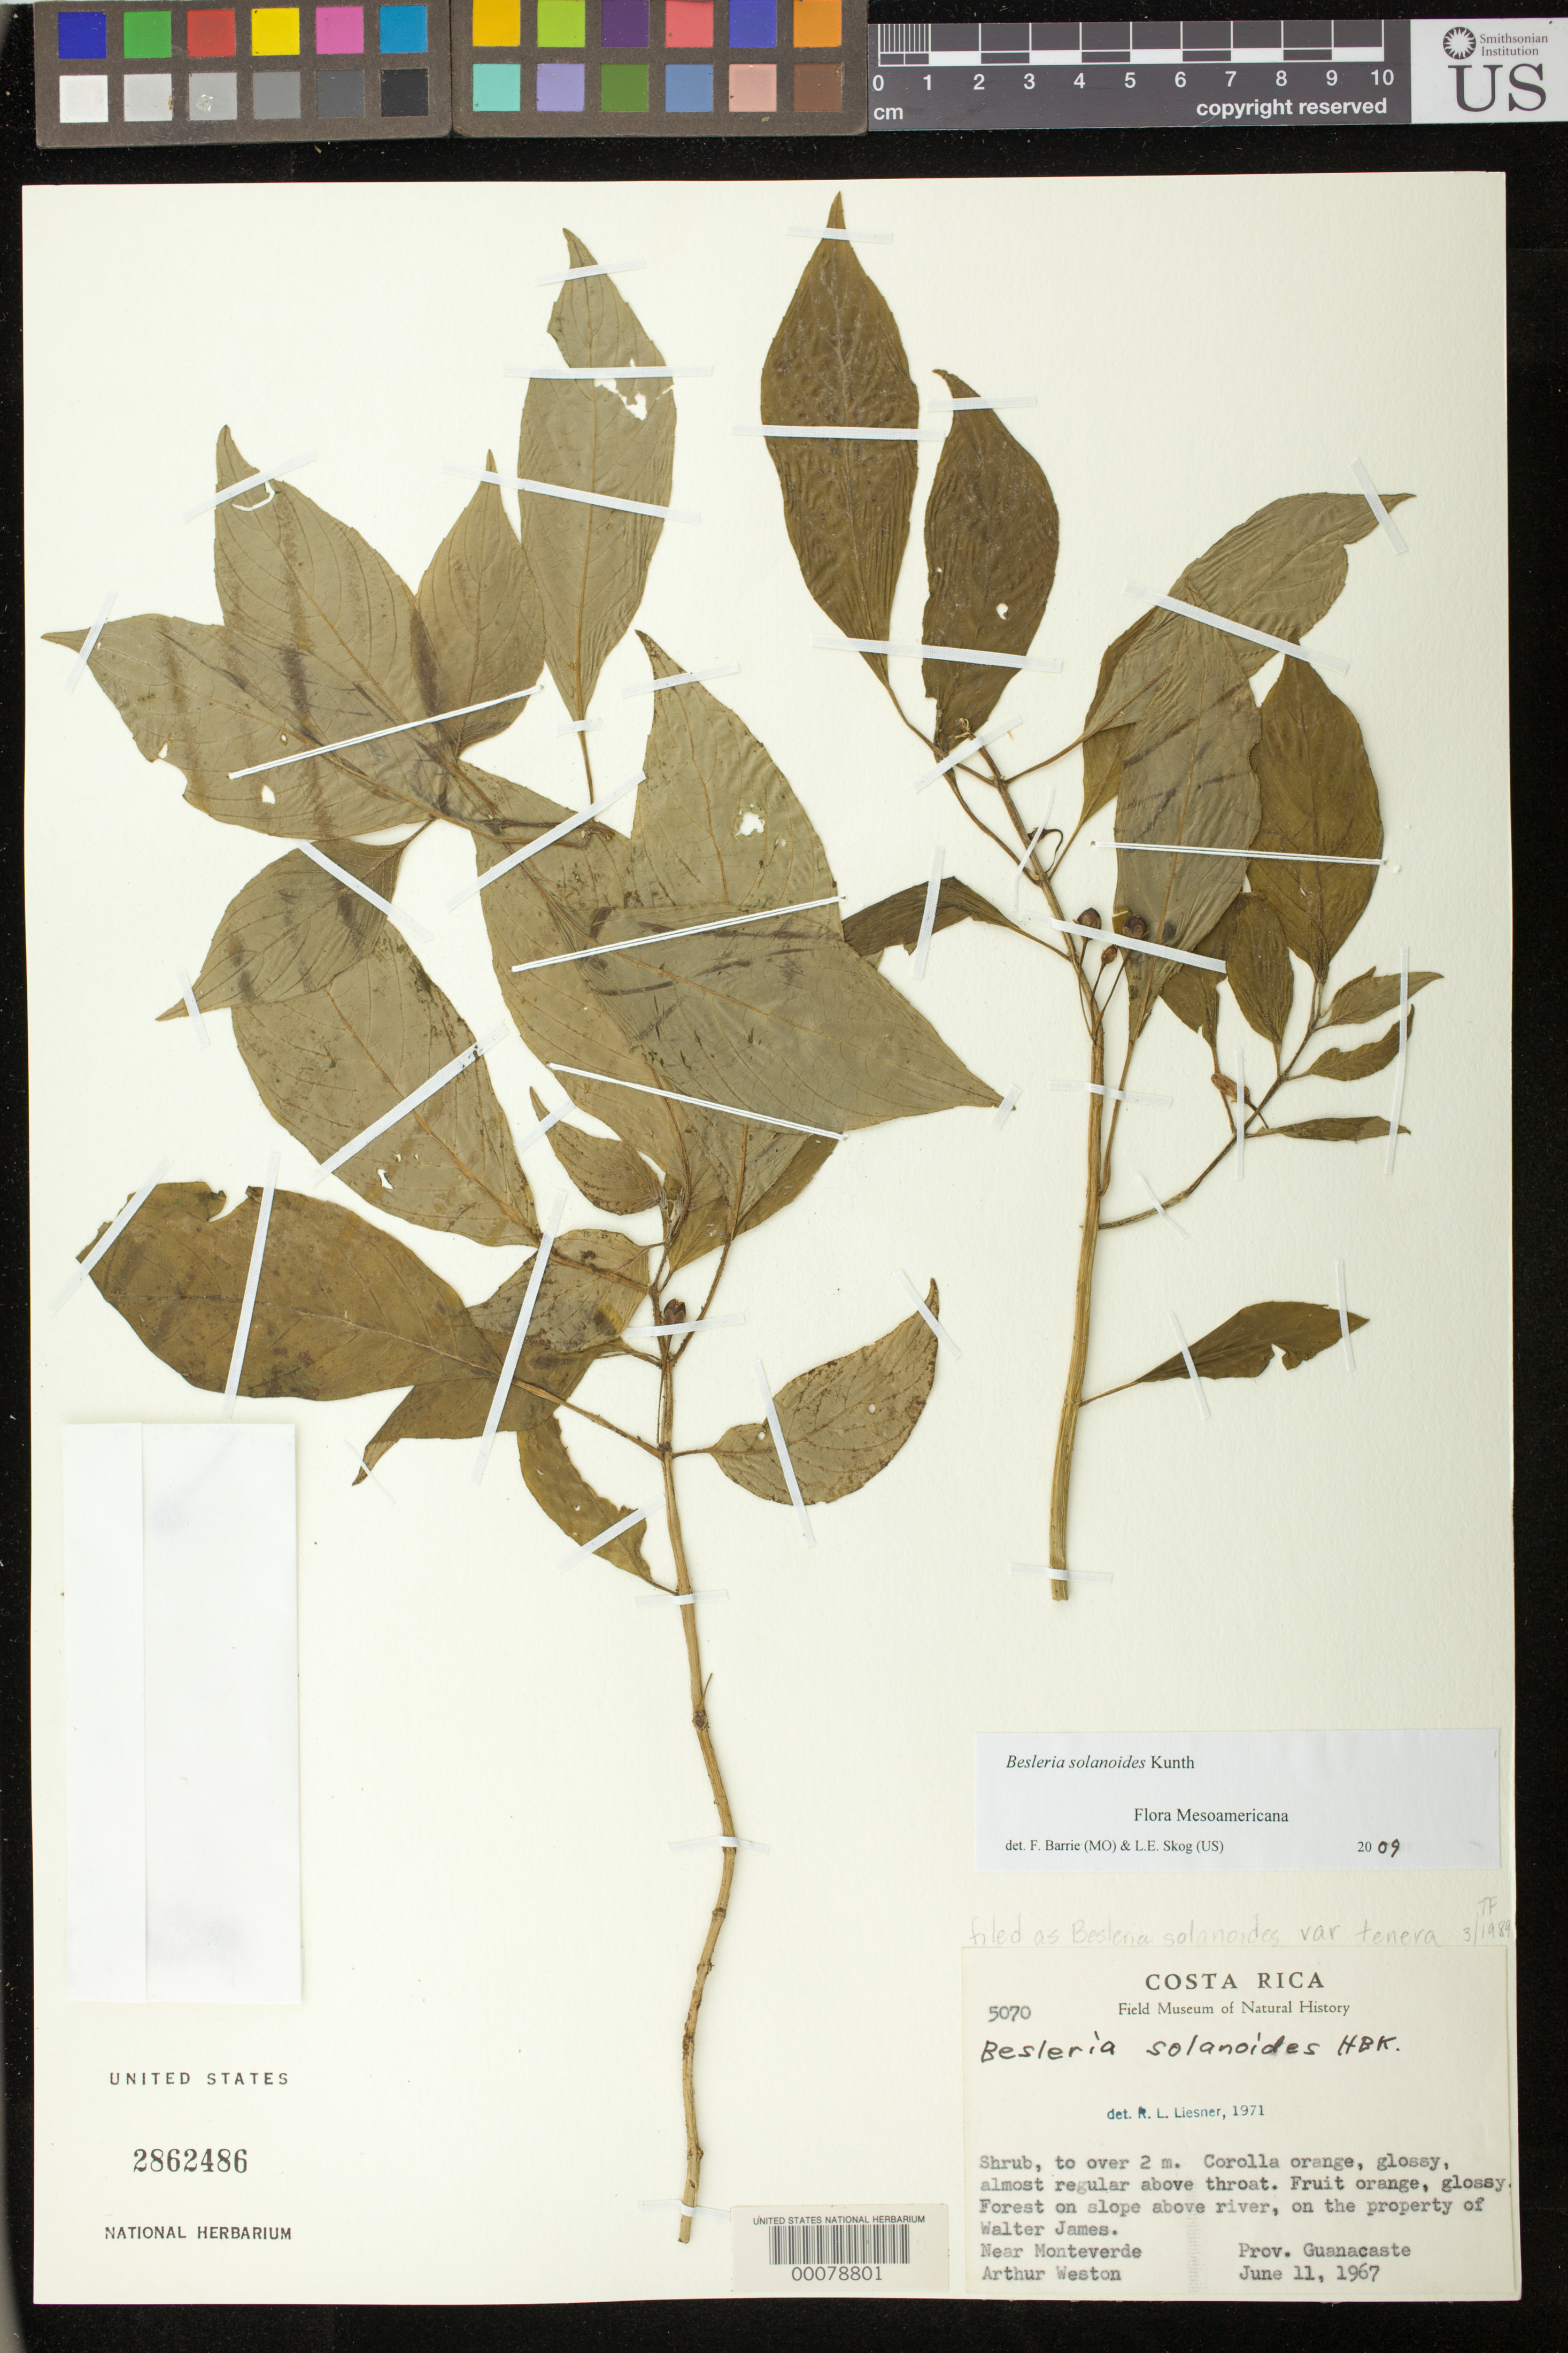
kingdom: Plantae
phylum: Tracheophyta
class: Magnoliopsida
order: Lamiales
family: Gesneriaceae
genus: Besleria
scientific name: Besleria solanoides var. tenera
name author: C.V. Morton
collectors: A. Weston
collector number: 5070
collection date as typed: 11 Jun 1967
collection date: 1967-06-11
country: Costa Rica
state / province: Guanacaste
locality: On the property of Walter James, near Monteverde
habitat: Forest on slope above river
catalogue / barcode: US 2862486